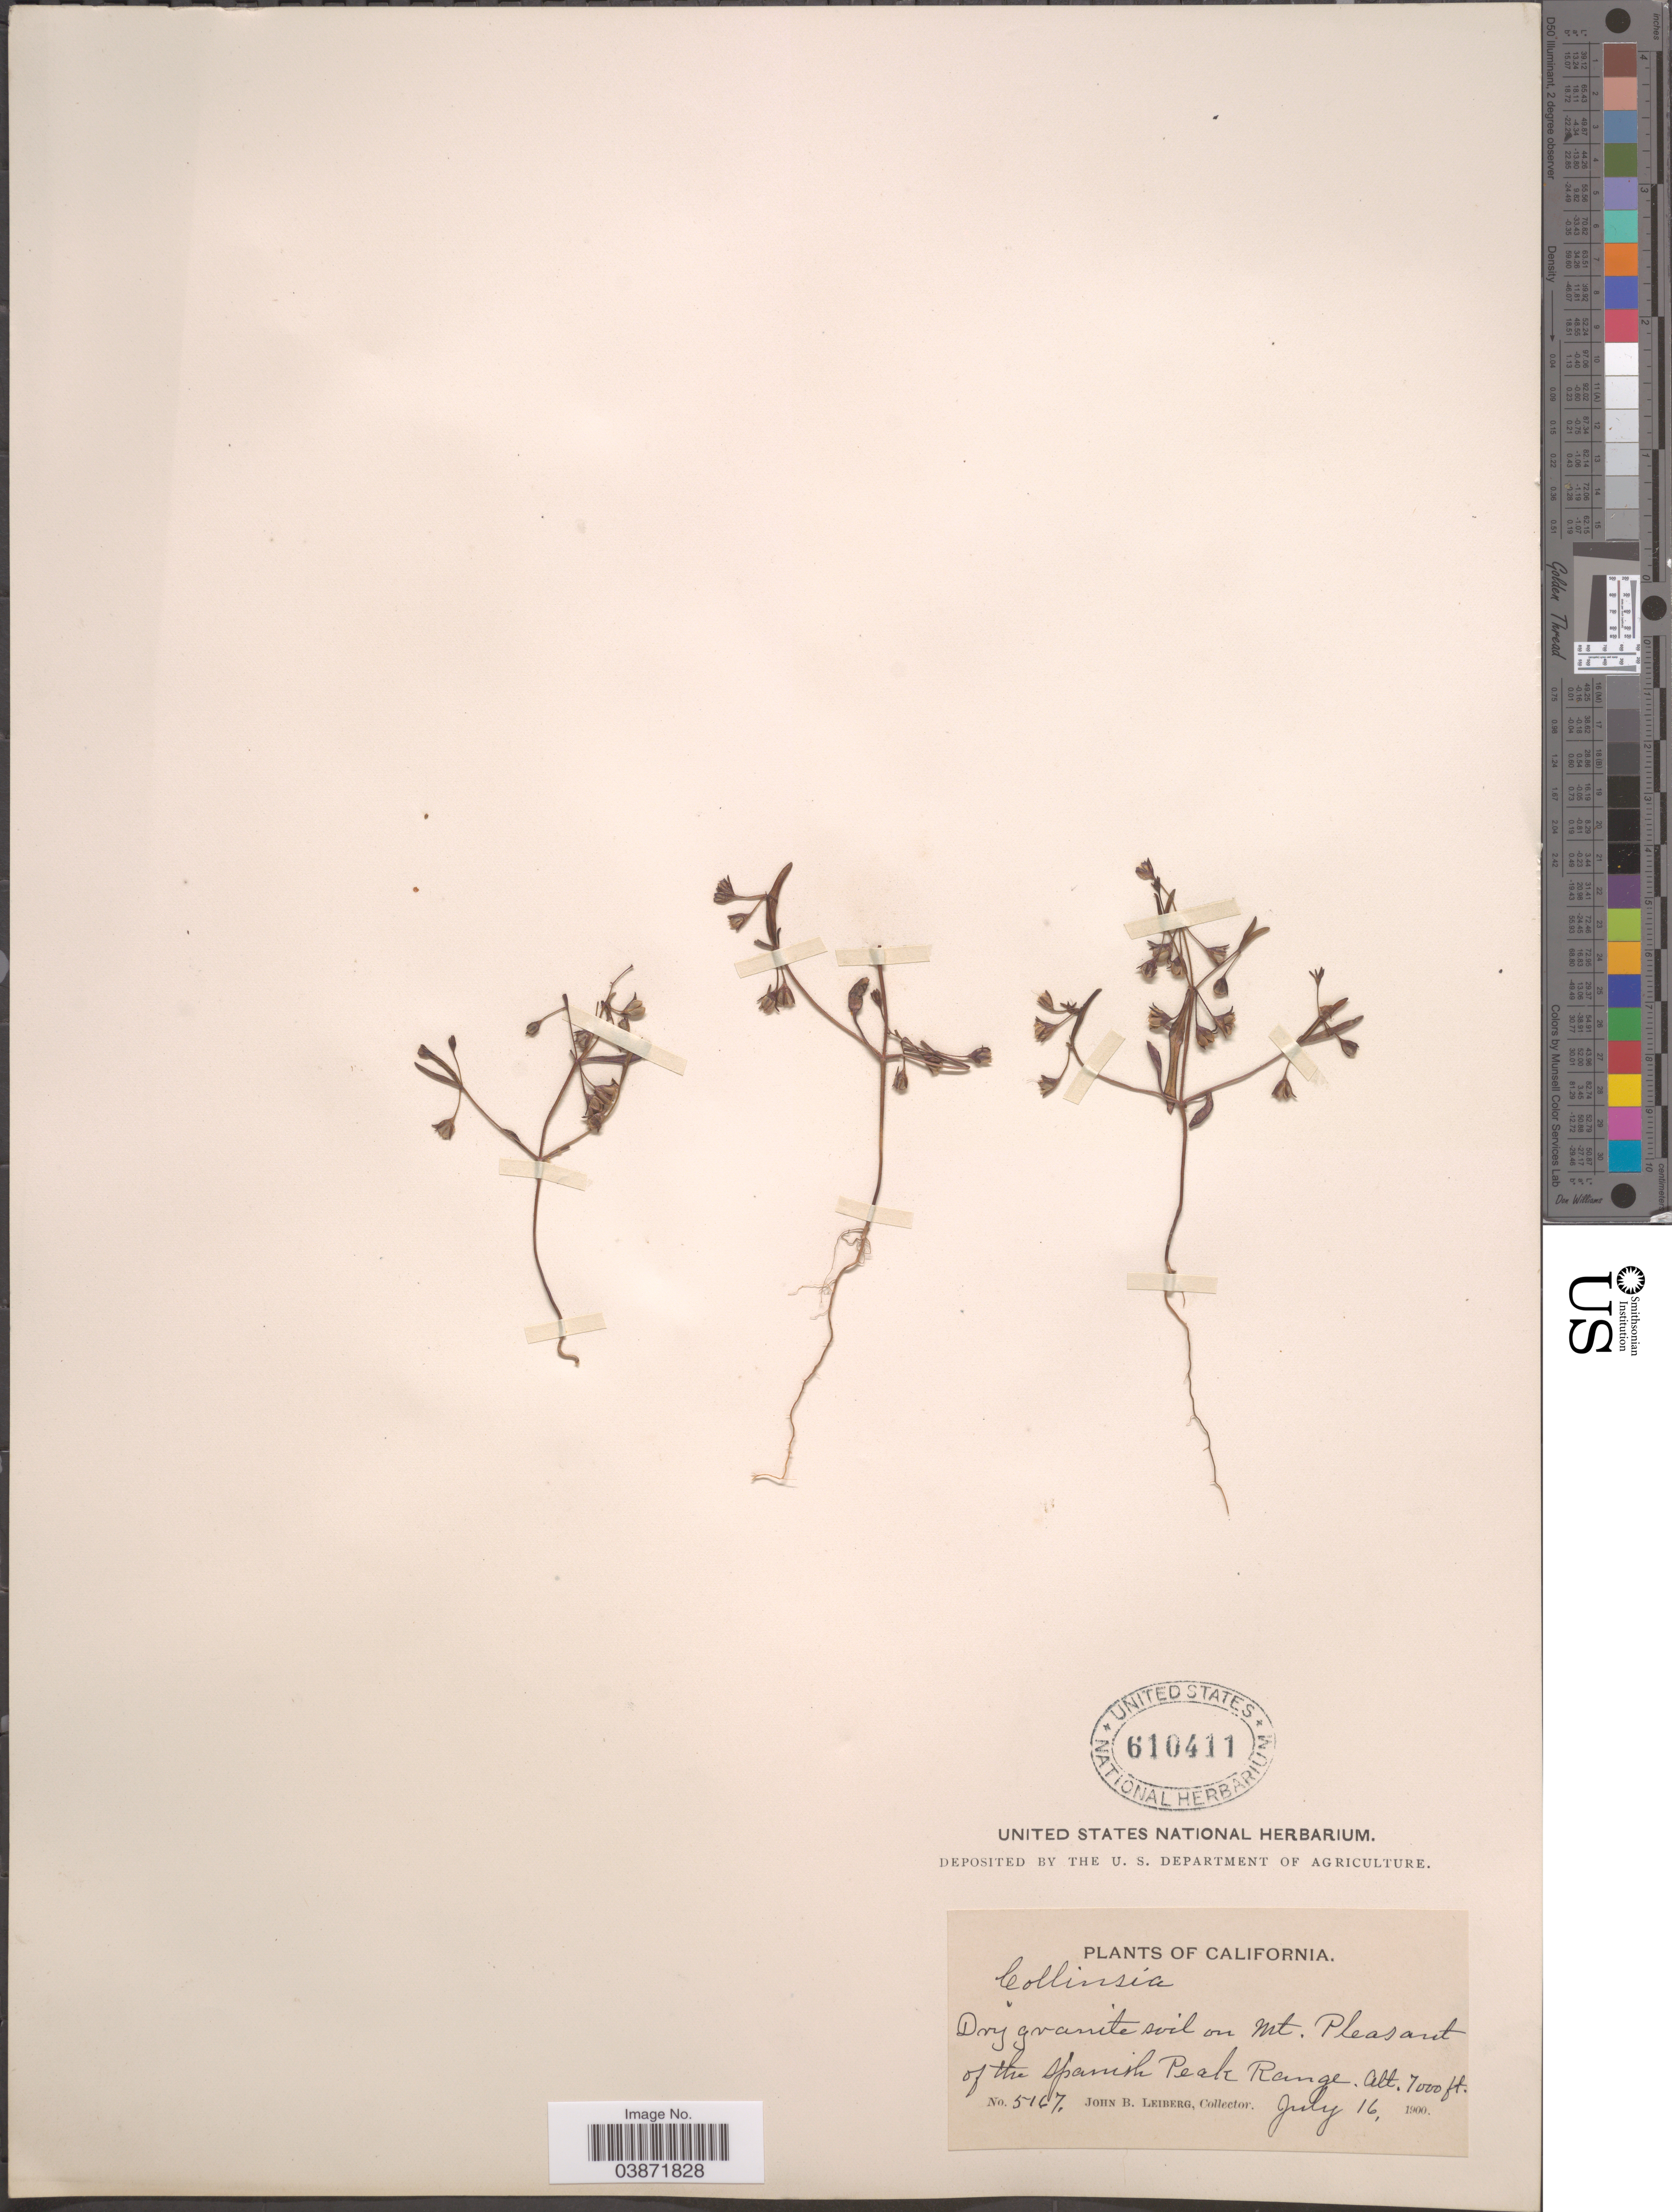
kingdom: Plantae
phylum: Tracheophyta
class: Magnoliopsida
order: Lamiales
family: Plantaginaceae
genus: Collinsia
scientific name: Collinsia sp.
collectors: J. B. Leiberg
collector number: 5167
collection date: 1900-07-16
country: United States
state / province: California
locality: On Mt. Pleasant of the Spanish Peak Range.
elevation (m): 2134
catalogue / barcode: US 610411